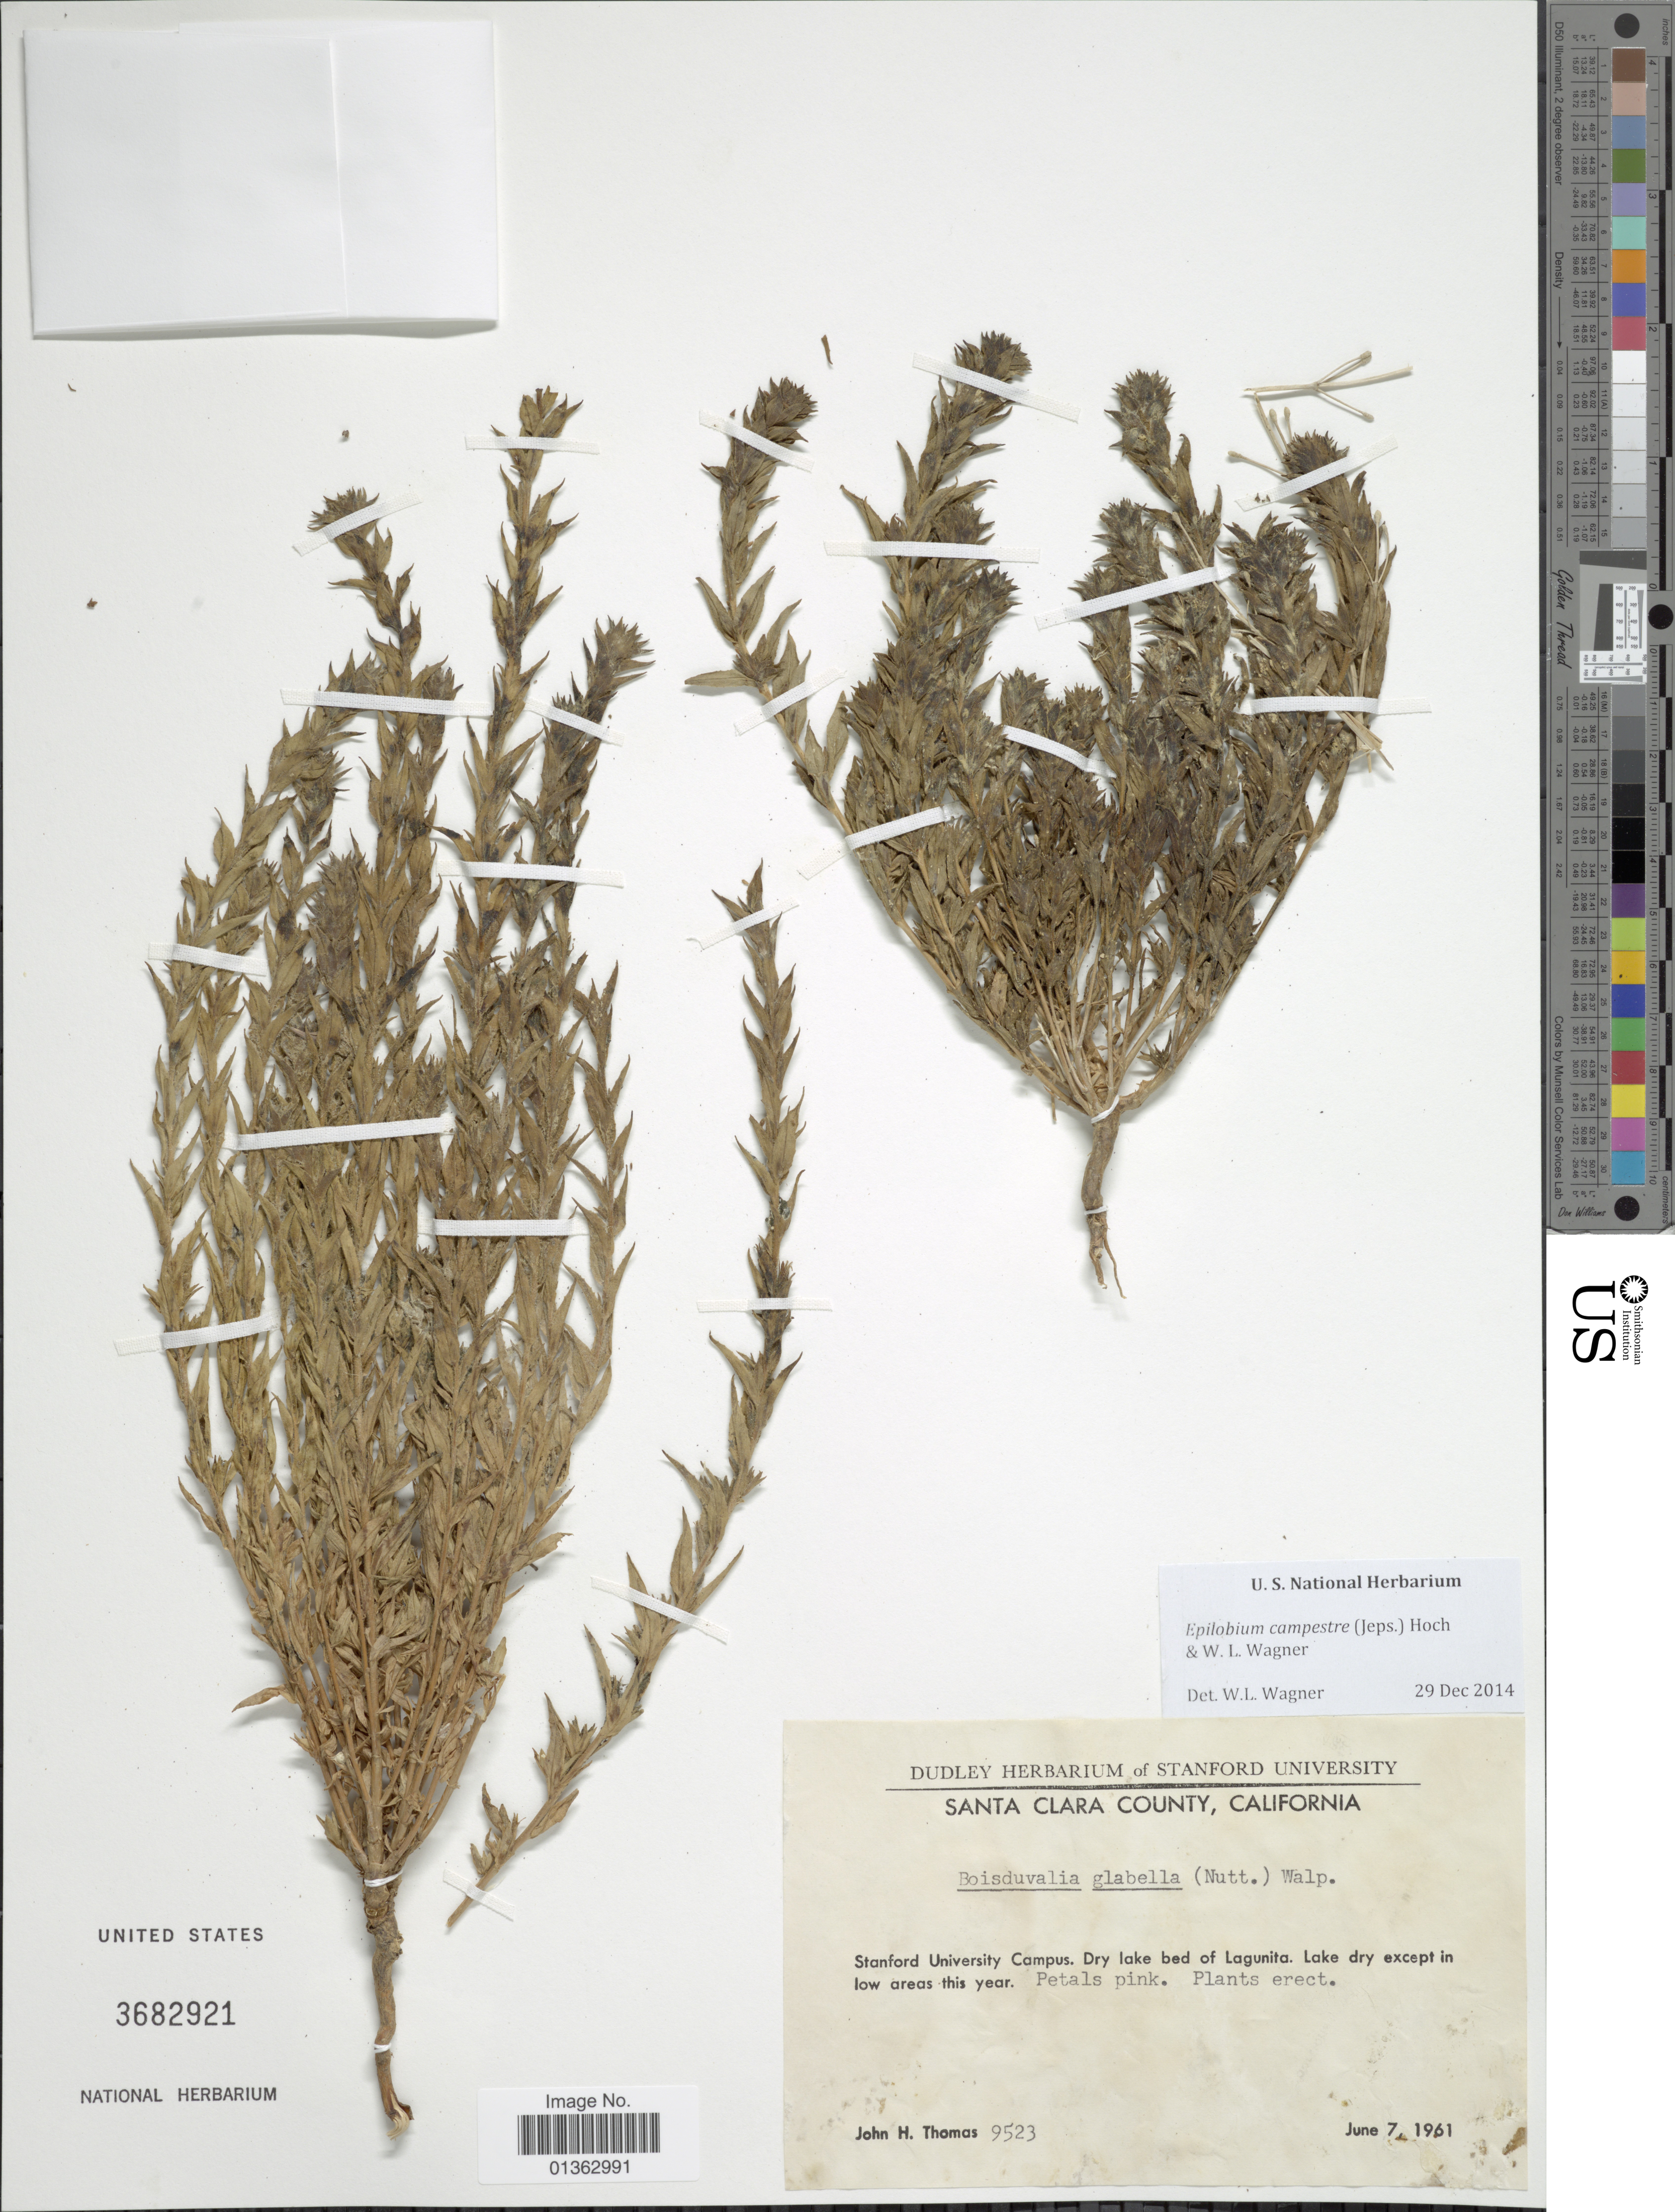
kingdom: Plantae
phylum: Tracheophyta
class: Magnoliopsida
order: Myrtales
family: Onagraceae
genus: Epilobium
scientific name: Epilobium campestre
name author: (Jeps.) Hoch & W.L. Wagner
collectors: J. H. Thomas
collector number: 9523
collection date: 1961-06-07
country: United States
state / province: California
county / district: Santa Clara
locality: Santa Clara County. Stanford University Campus. Dry lake bed of Lagunita.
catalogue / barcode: US 3682921